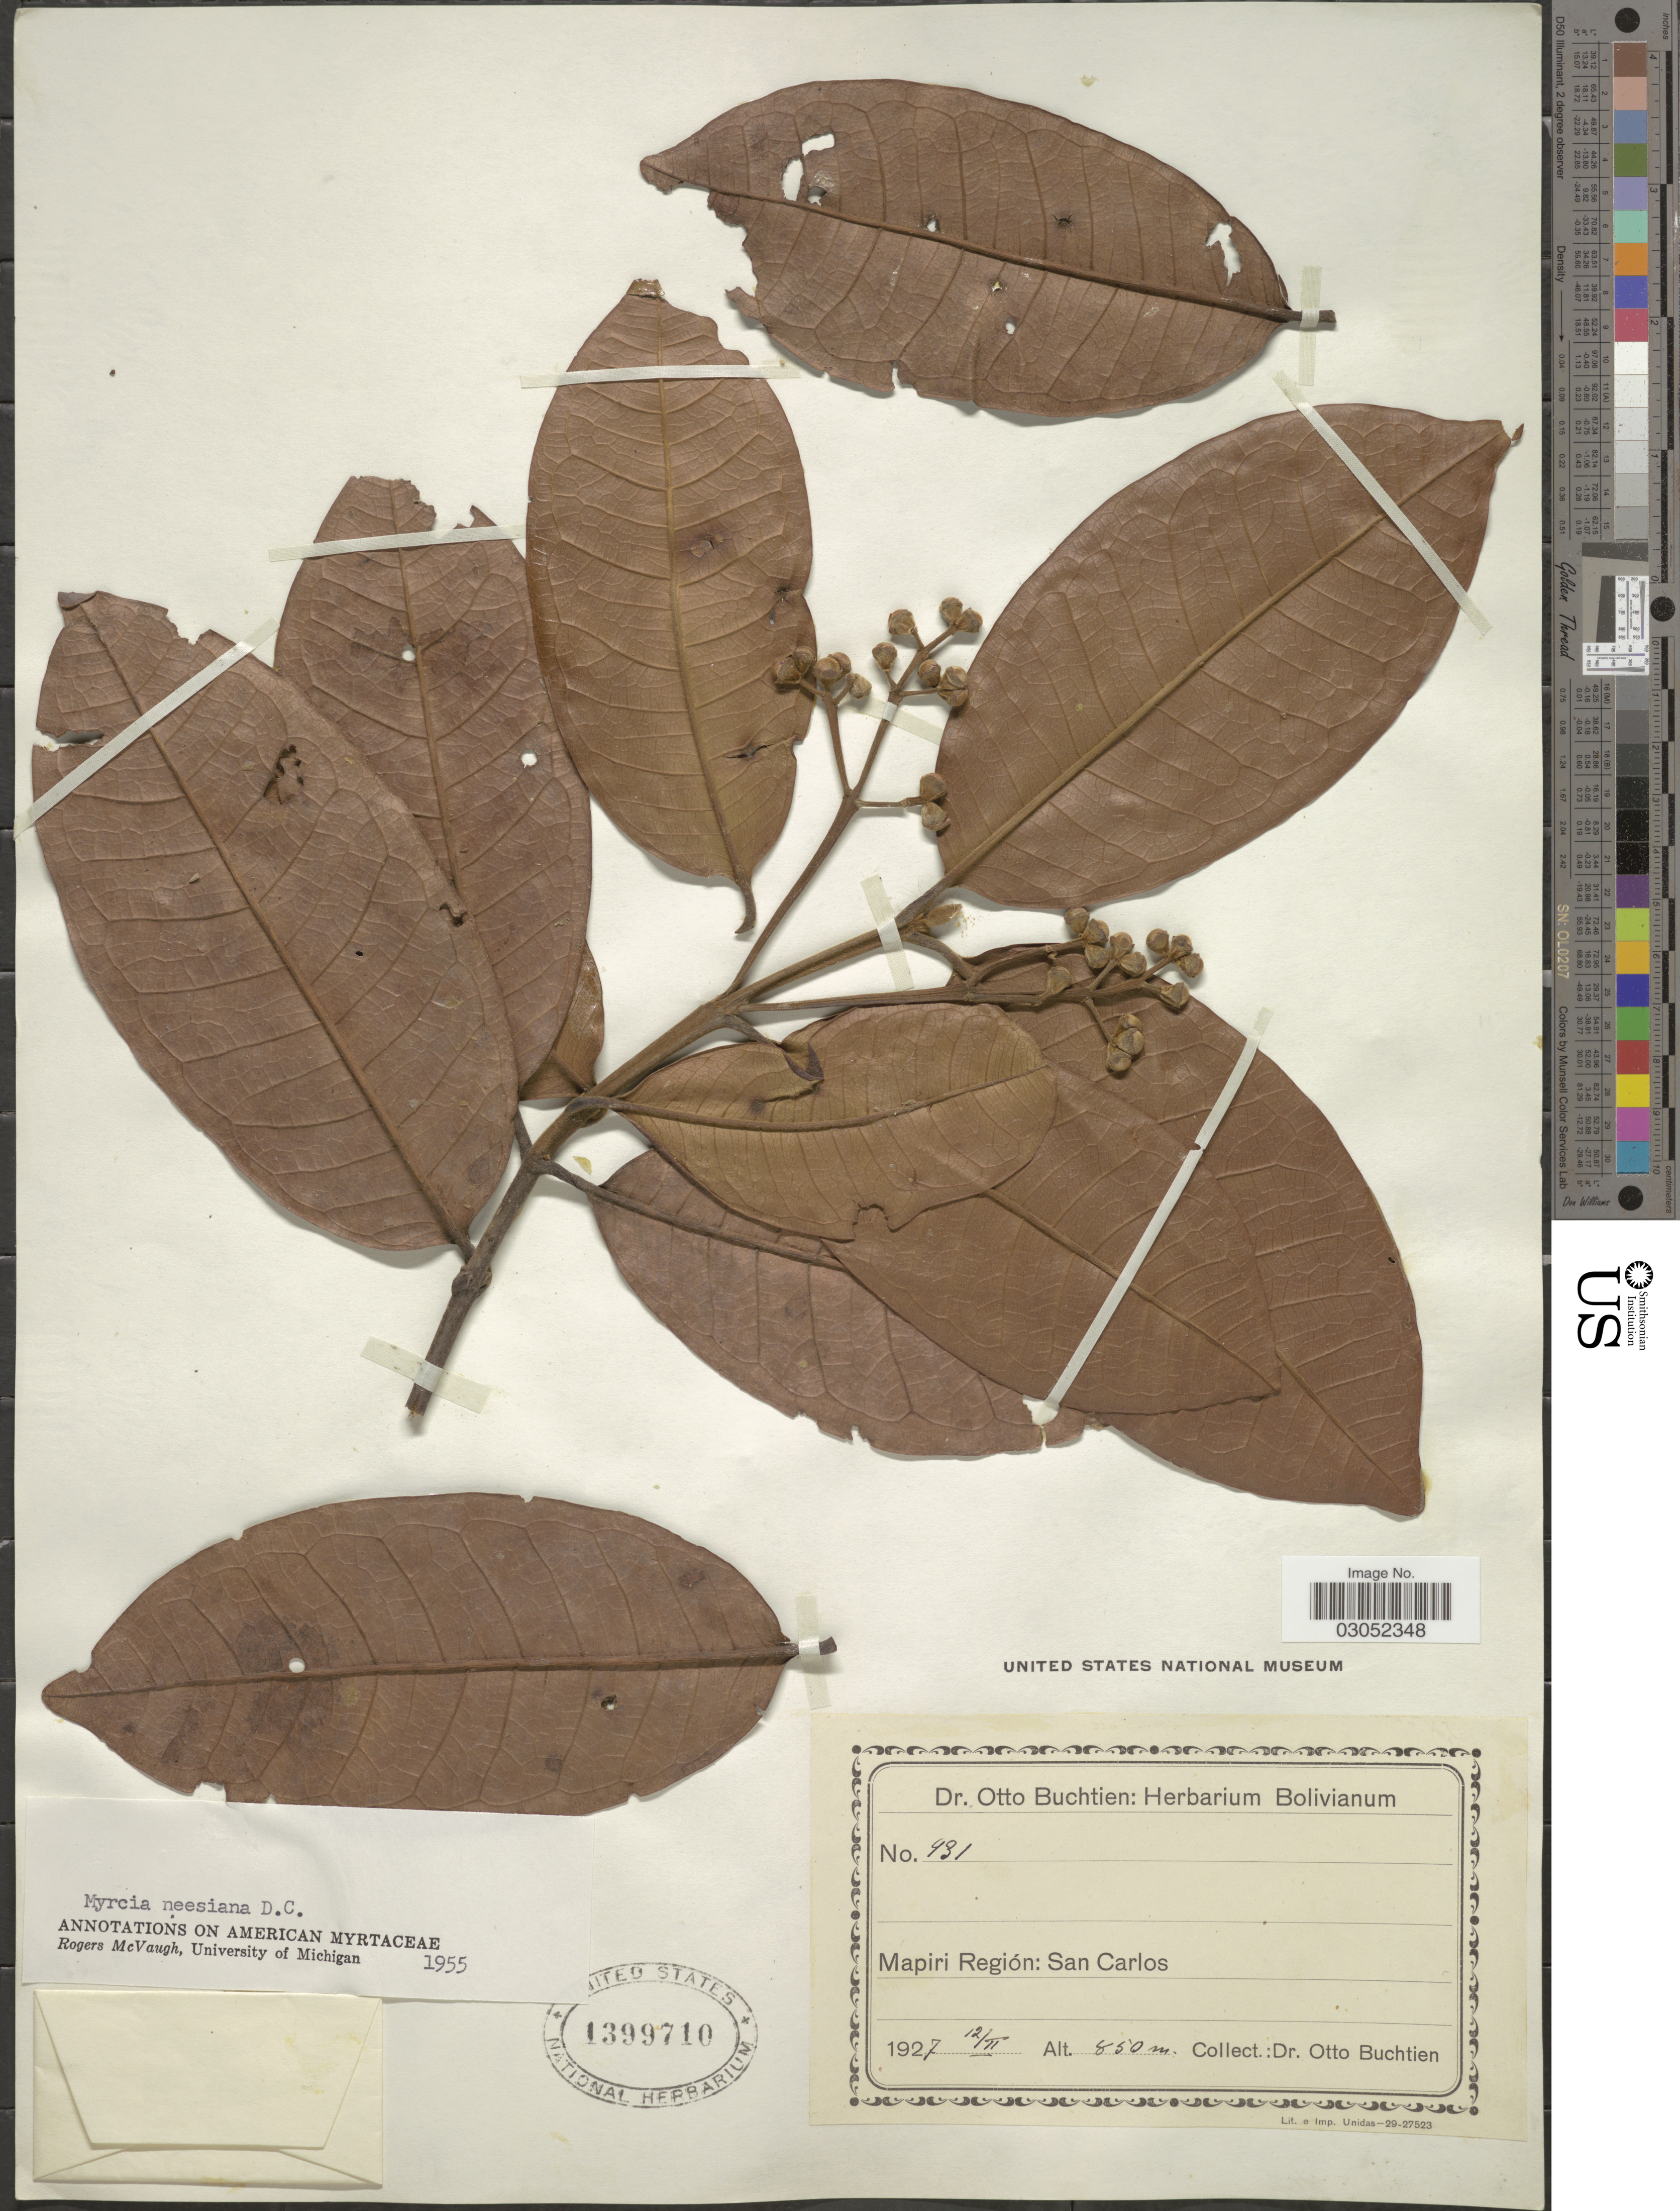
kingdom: Plantae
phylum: Tracheophyta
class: Magnoliopsida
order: Myrtales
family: Myrtaceae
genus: Myrcia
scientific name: Myrcia neesiana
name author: DC.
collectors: O. Buchtien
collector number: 931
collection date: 1927-02-12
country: Bolivia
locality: Mapiri Región: San Carlos.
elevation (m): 850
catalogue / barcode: US 1399710